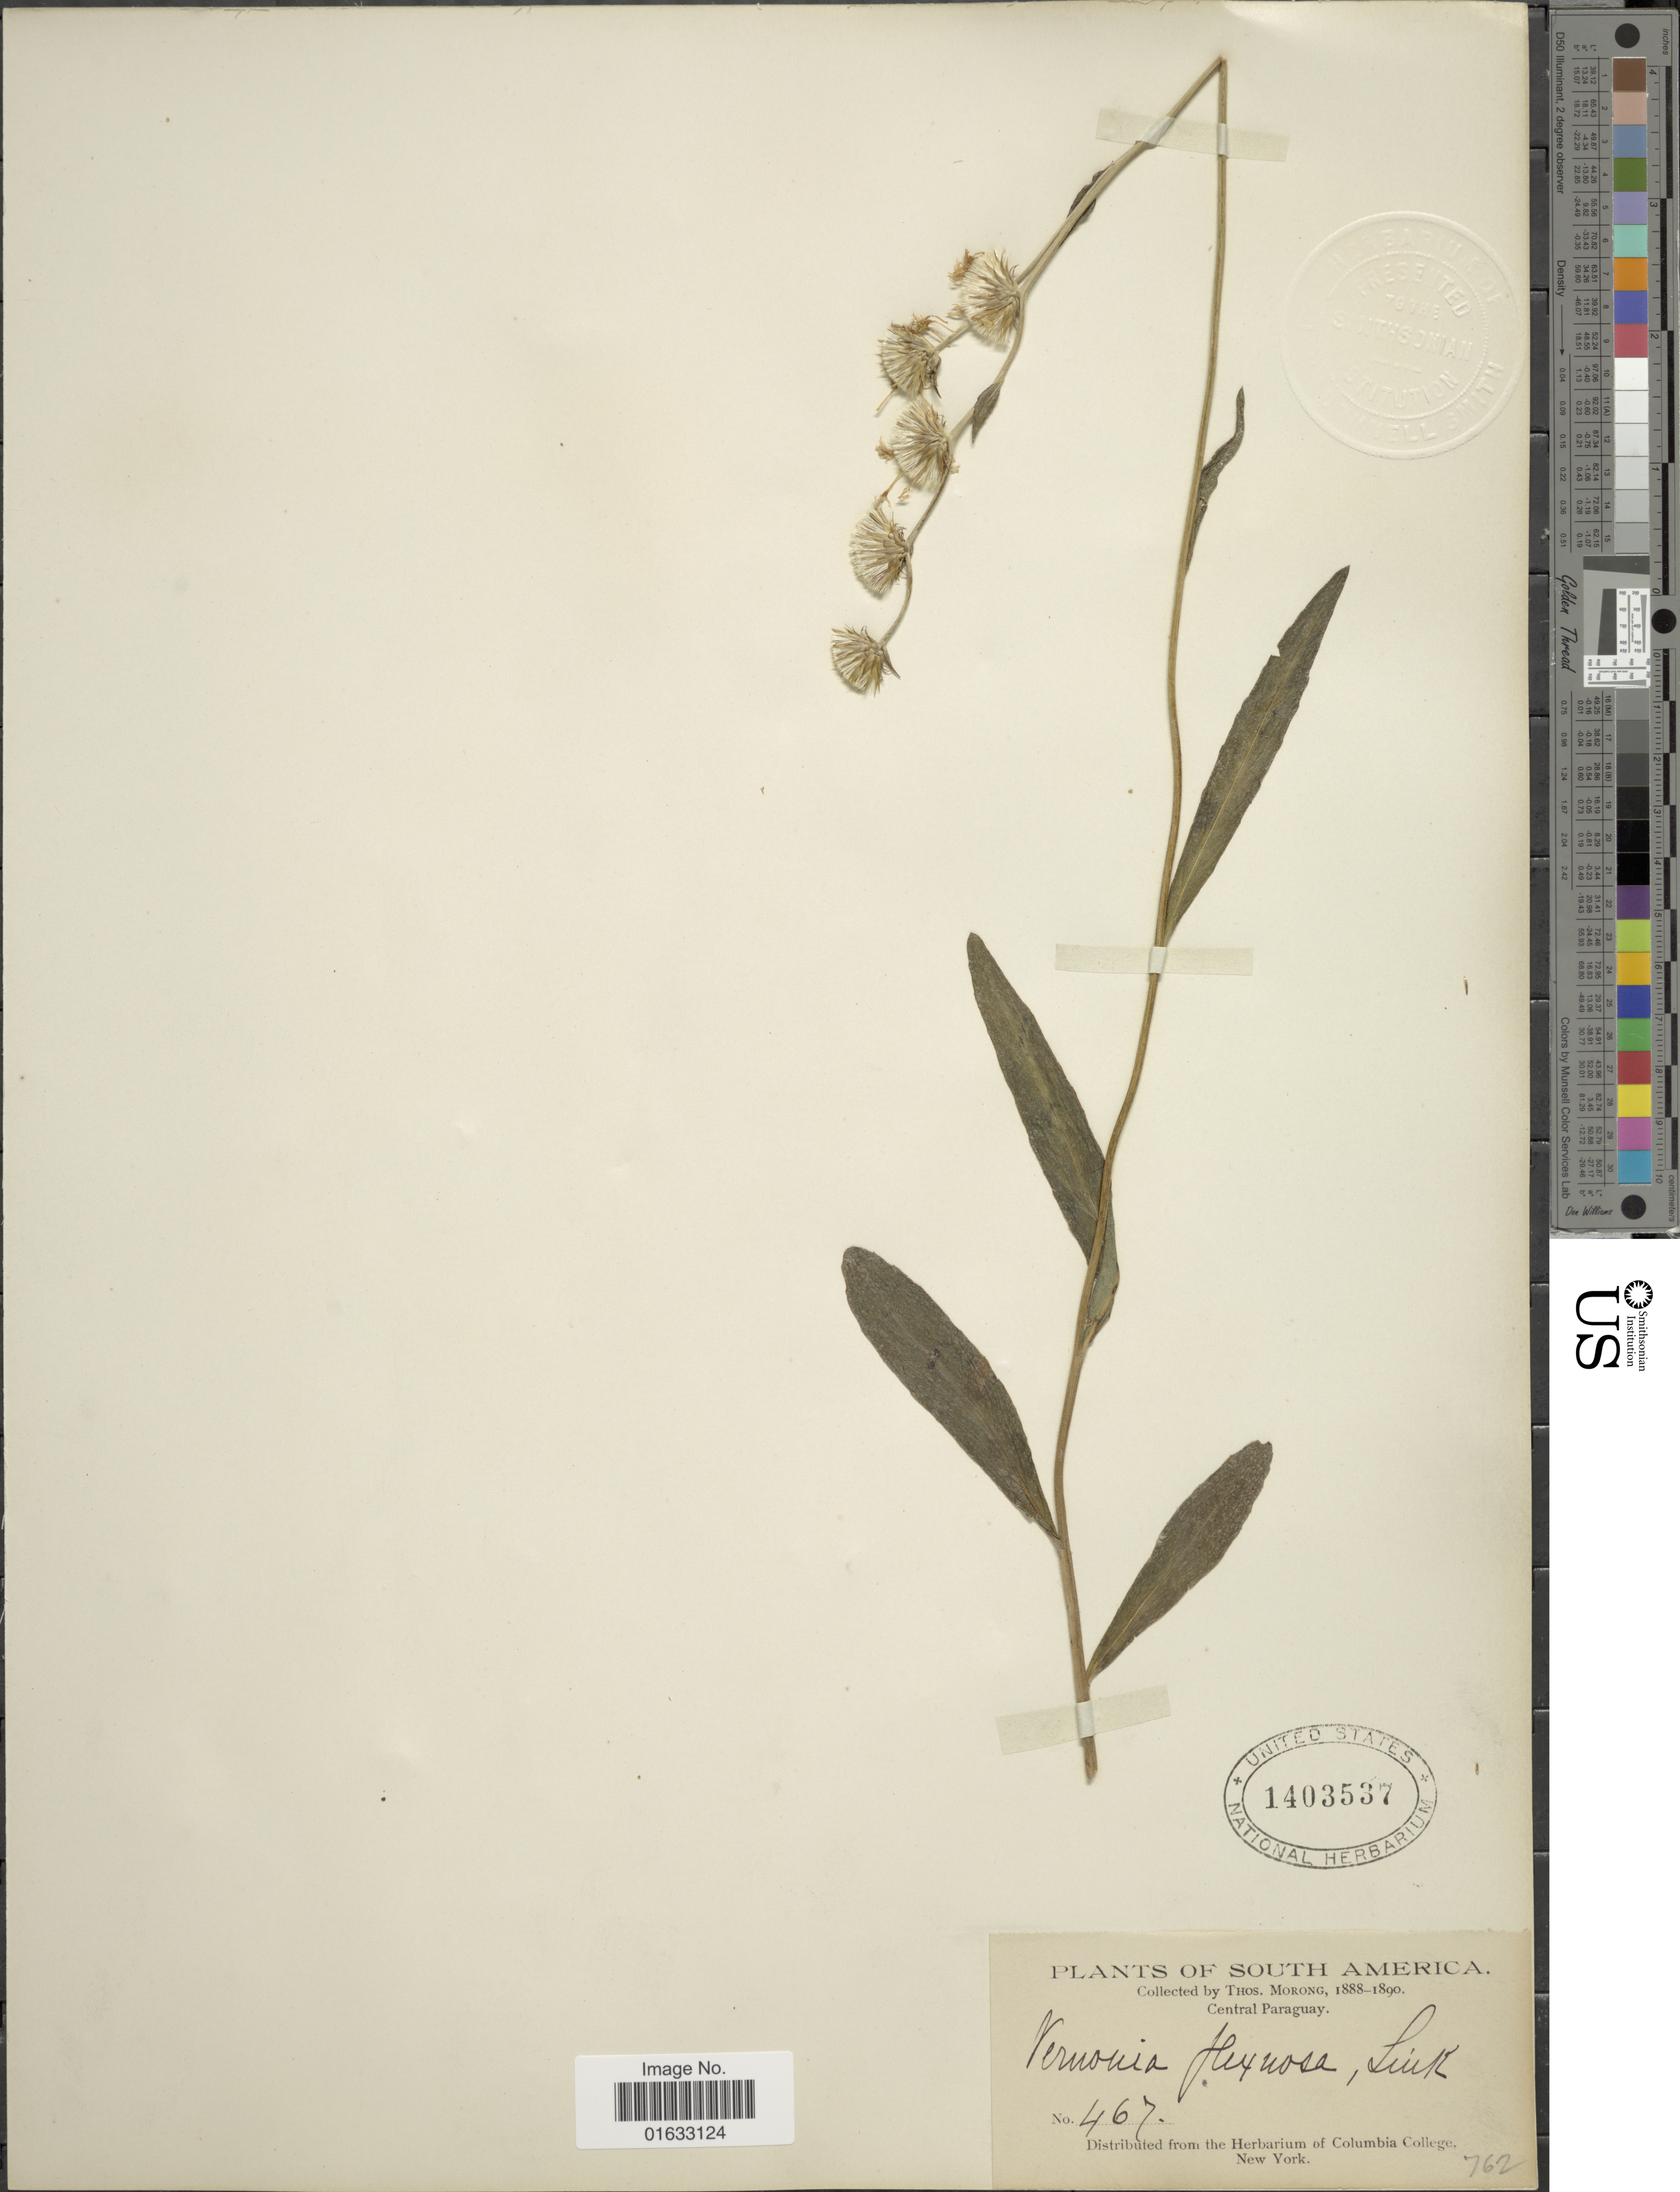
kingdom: Plantae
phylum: Tracheophyta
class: Magnoliopsida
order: Asterales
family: Asteraceae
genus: Chrysolaena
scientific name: Chrysolaena flexuosa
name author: (Sims) H. Rob.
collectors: T. Morong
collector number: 467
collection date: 1888/1890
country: Paraguay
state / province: Central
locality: South America, Central Paraguay.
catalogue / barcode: US 1403537